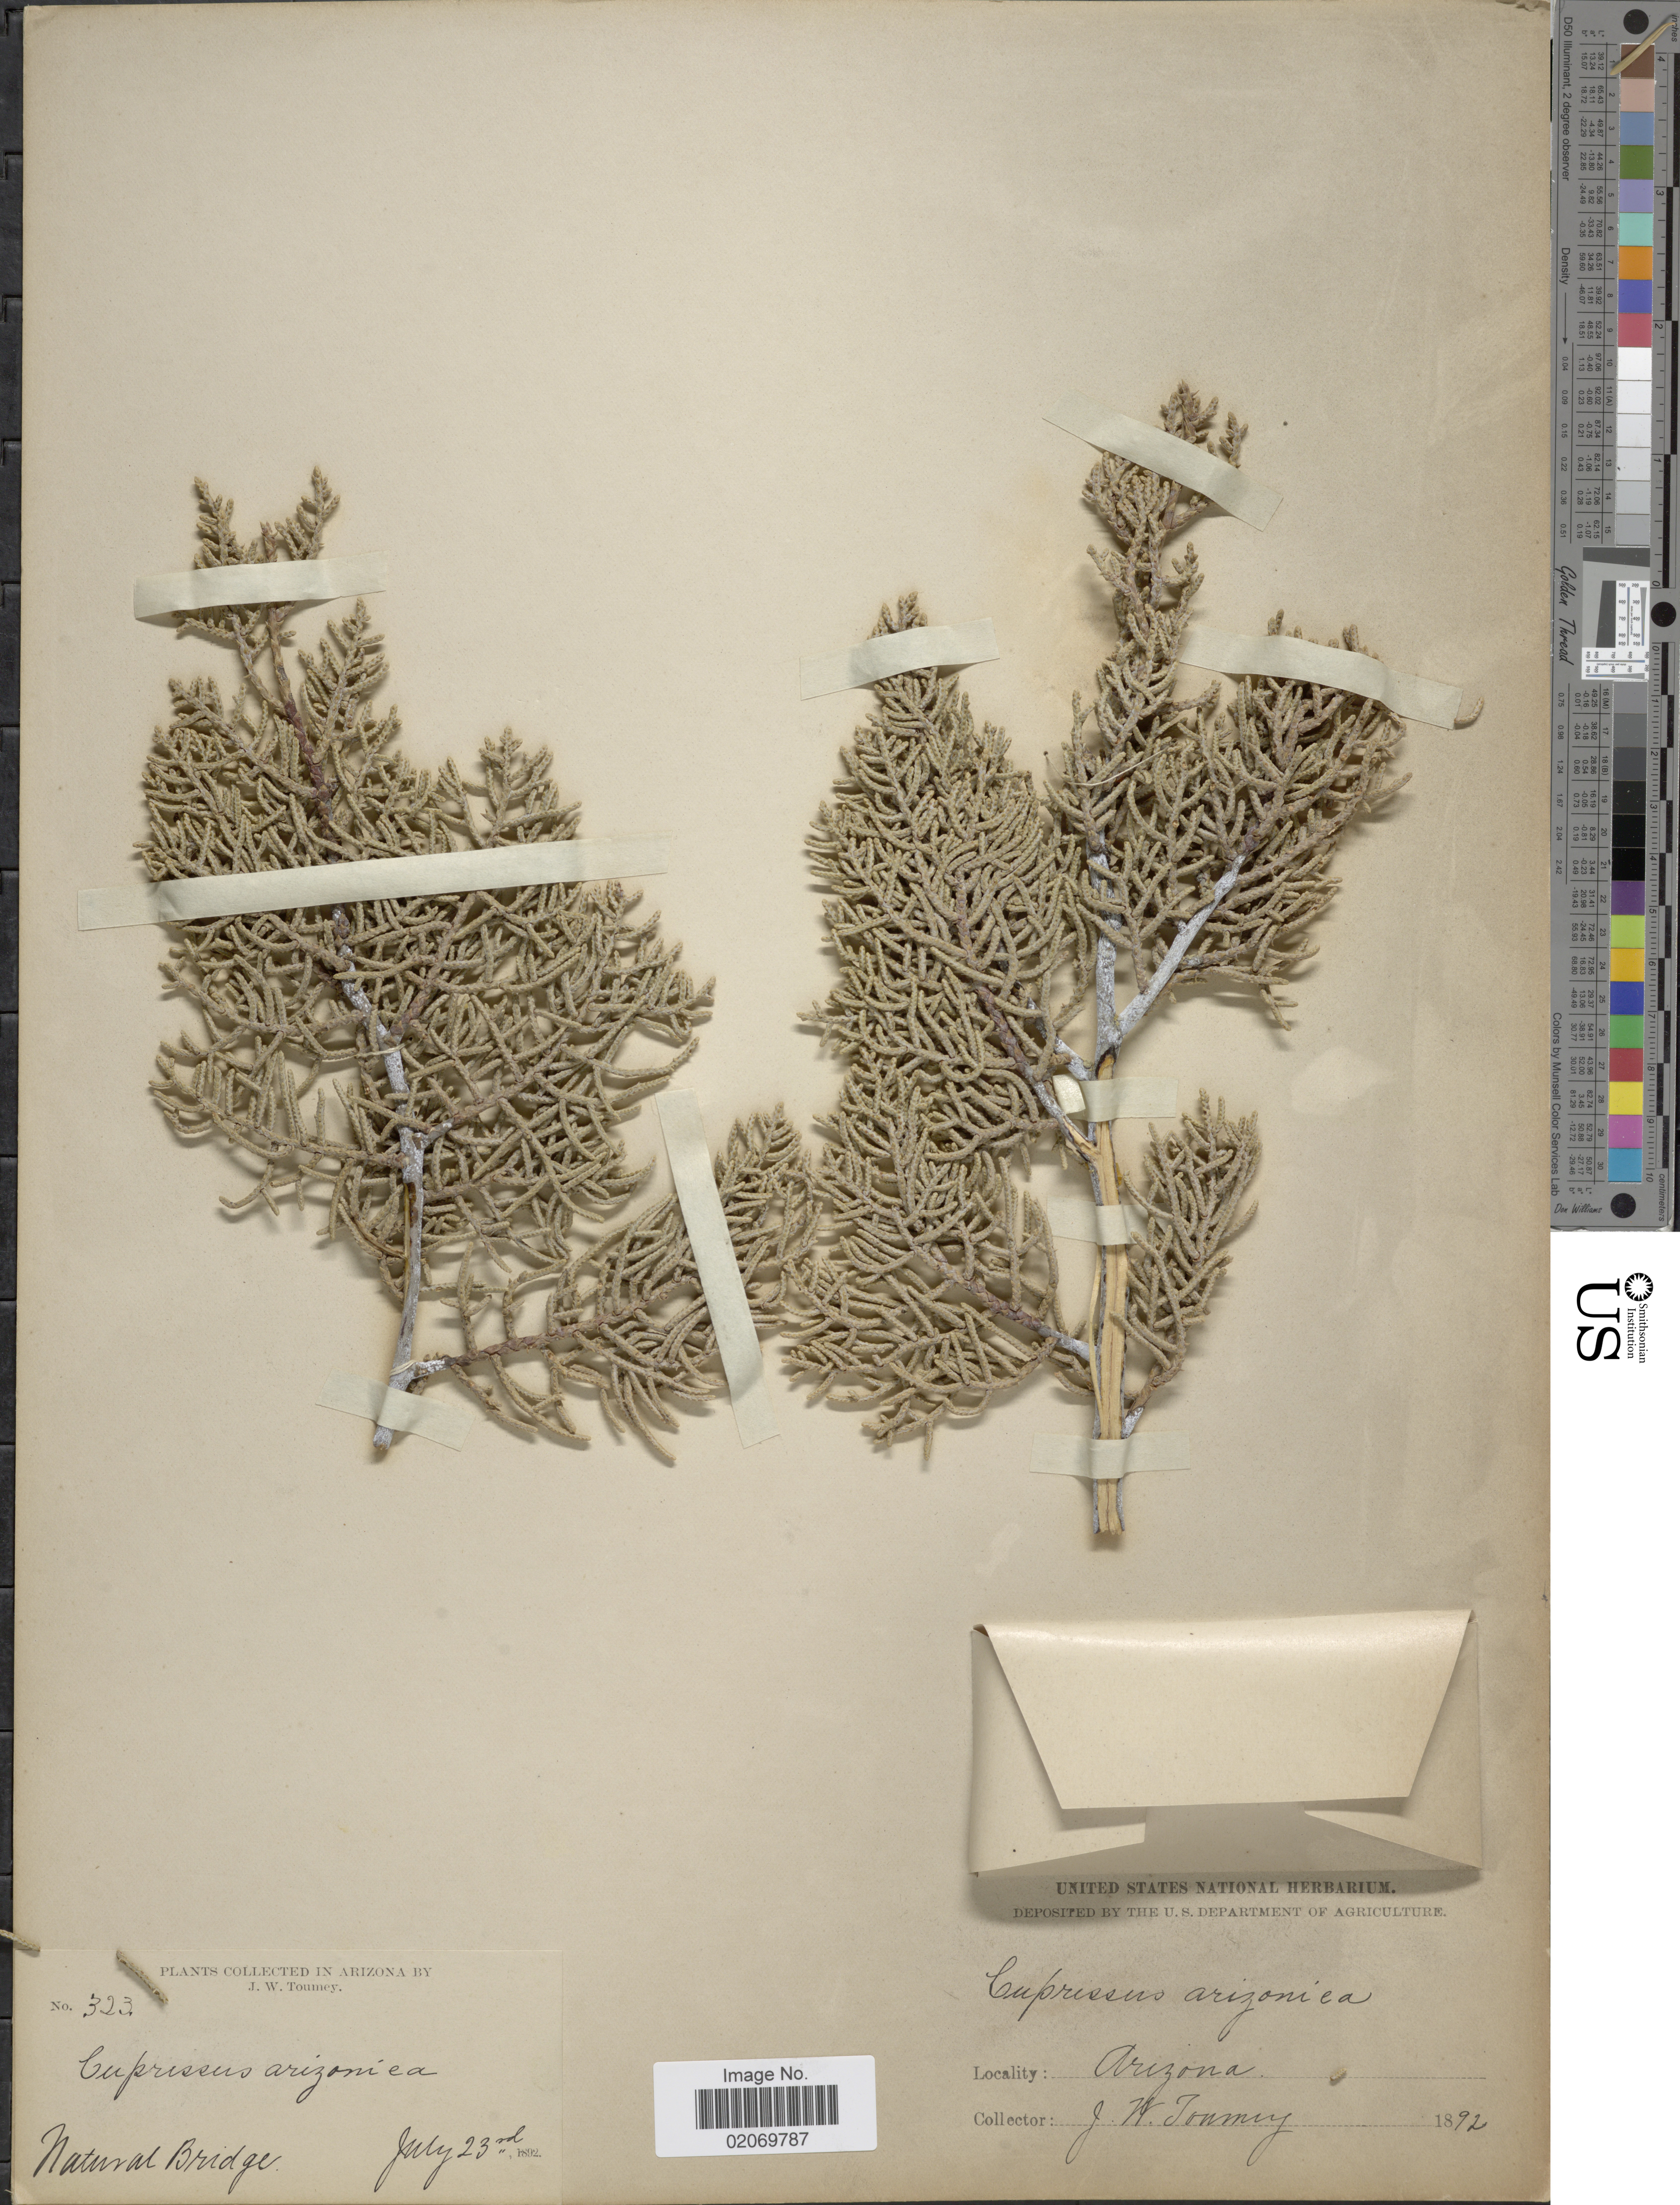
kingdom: Plantae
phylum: Tracheophyta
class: Pinopsida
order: Pinales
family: Cupressaceae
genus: Hesperocyparis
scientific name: Hesperocyparis arizonica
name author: (Greene) Bartel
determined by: (US) Smithsonian Institution - National Museum of Natural History - Department of Botany (UNITED STATES)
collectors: J. W. Toumey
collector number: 323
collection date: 1892-07-23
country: United States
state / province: Arizona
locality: Natural Bridge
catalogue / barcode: US 103076